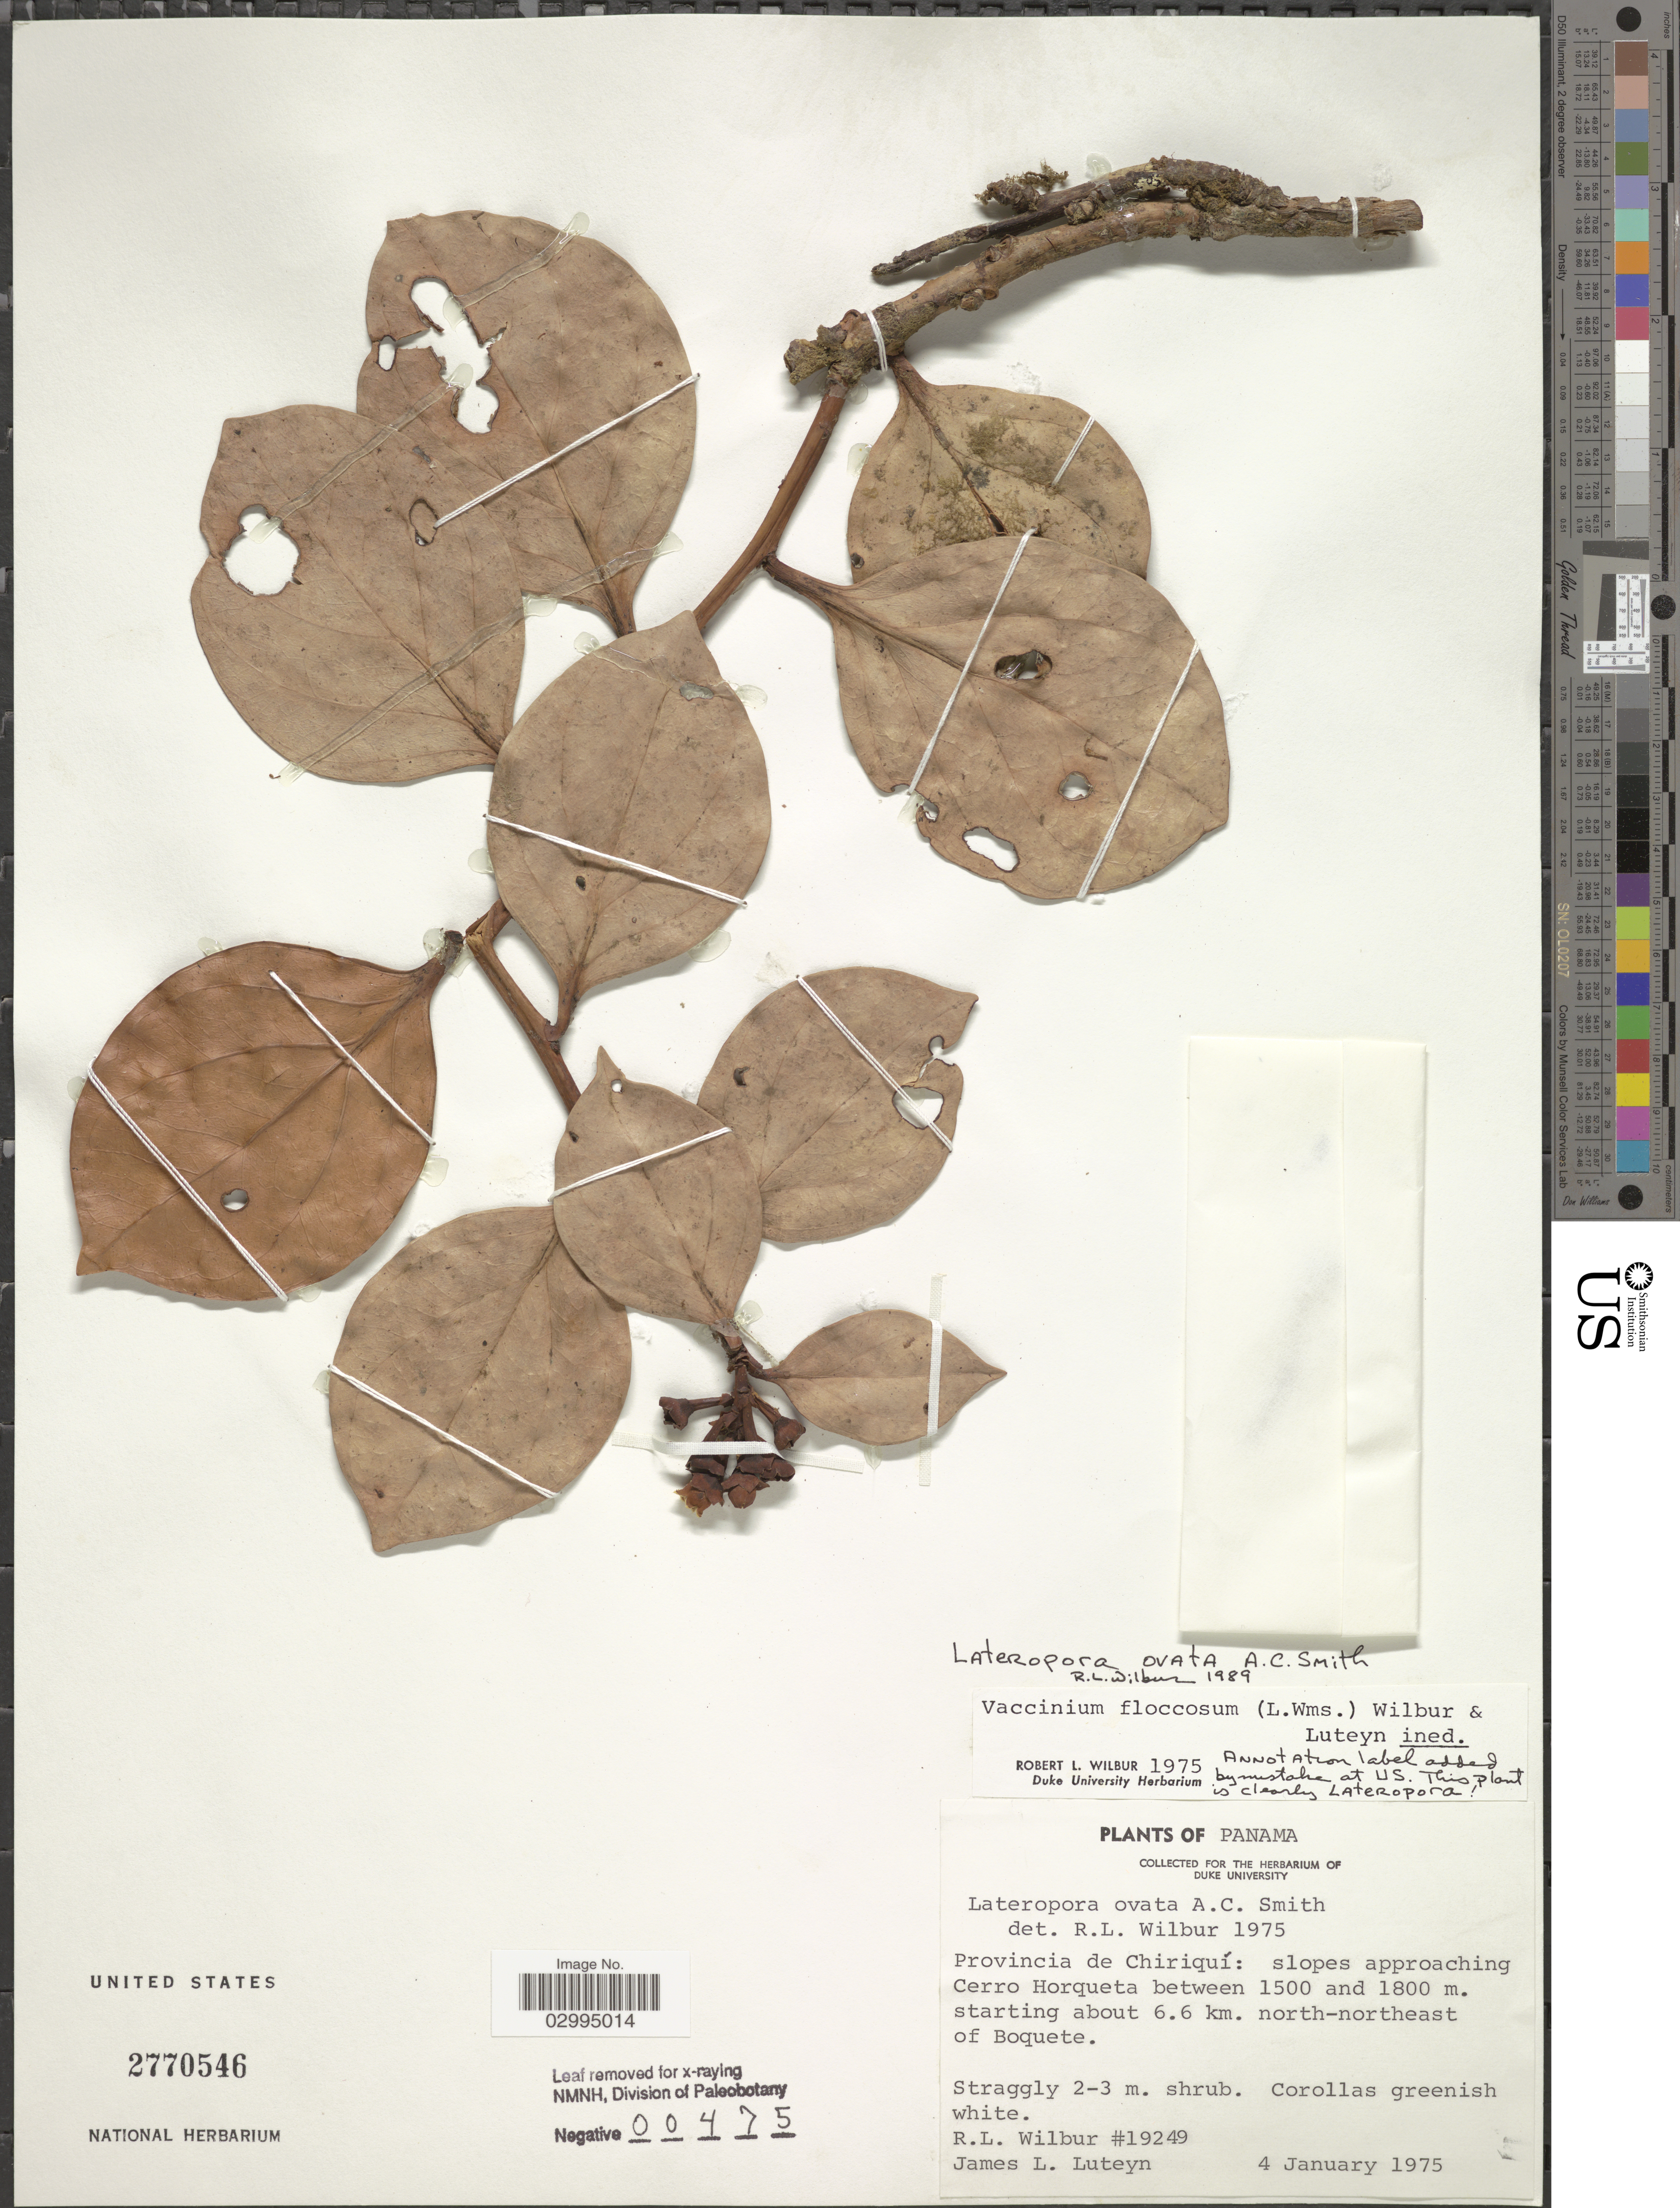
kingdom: Plantae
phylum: Tracheophyta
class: Magnoliopsida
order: Ericales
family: Ericaceae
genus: Lateropora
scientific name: Lateropora ovata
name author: A.C. Sm.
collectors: R. L. Wilbur & J. L. Luteyn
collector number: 19249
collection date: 1975-01-04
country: Panama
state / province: Chiriqui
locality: Provincia de Chiriquí: slopes approaching Cerro Horqueta. Starting about 6.6 km. north-northeast of Boquete.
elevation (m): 1500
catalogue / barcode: US 2770546